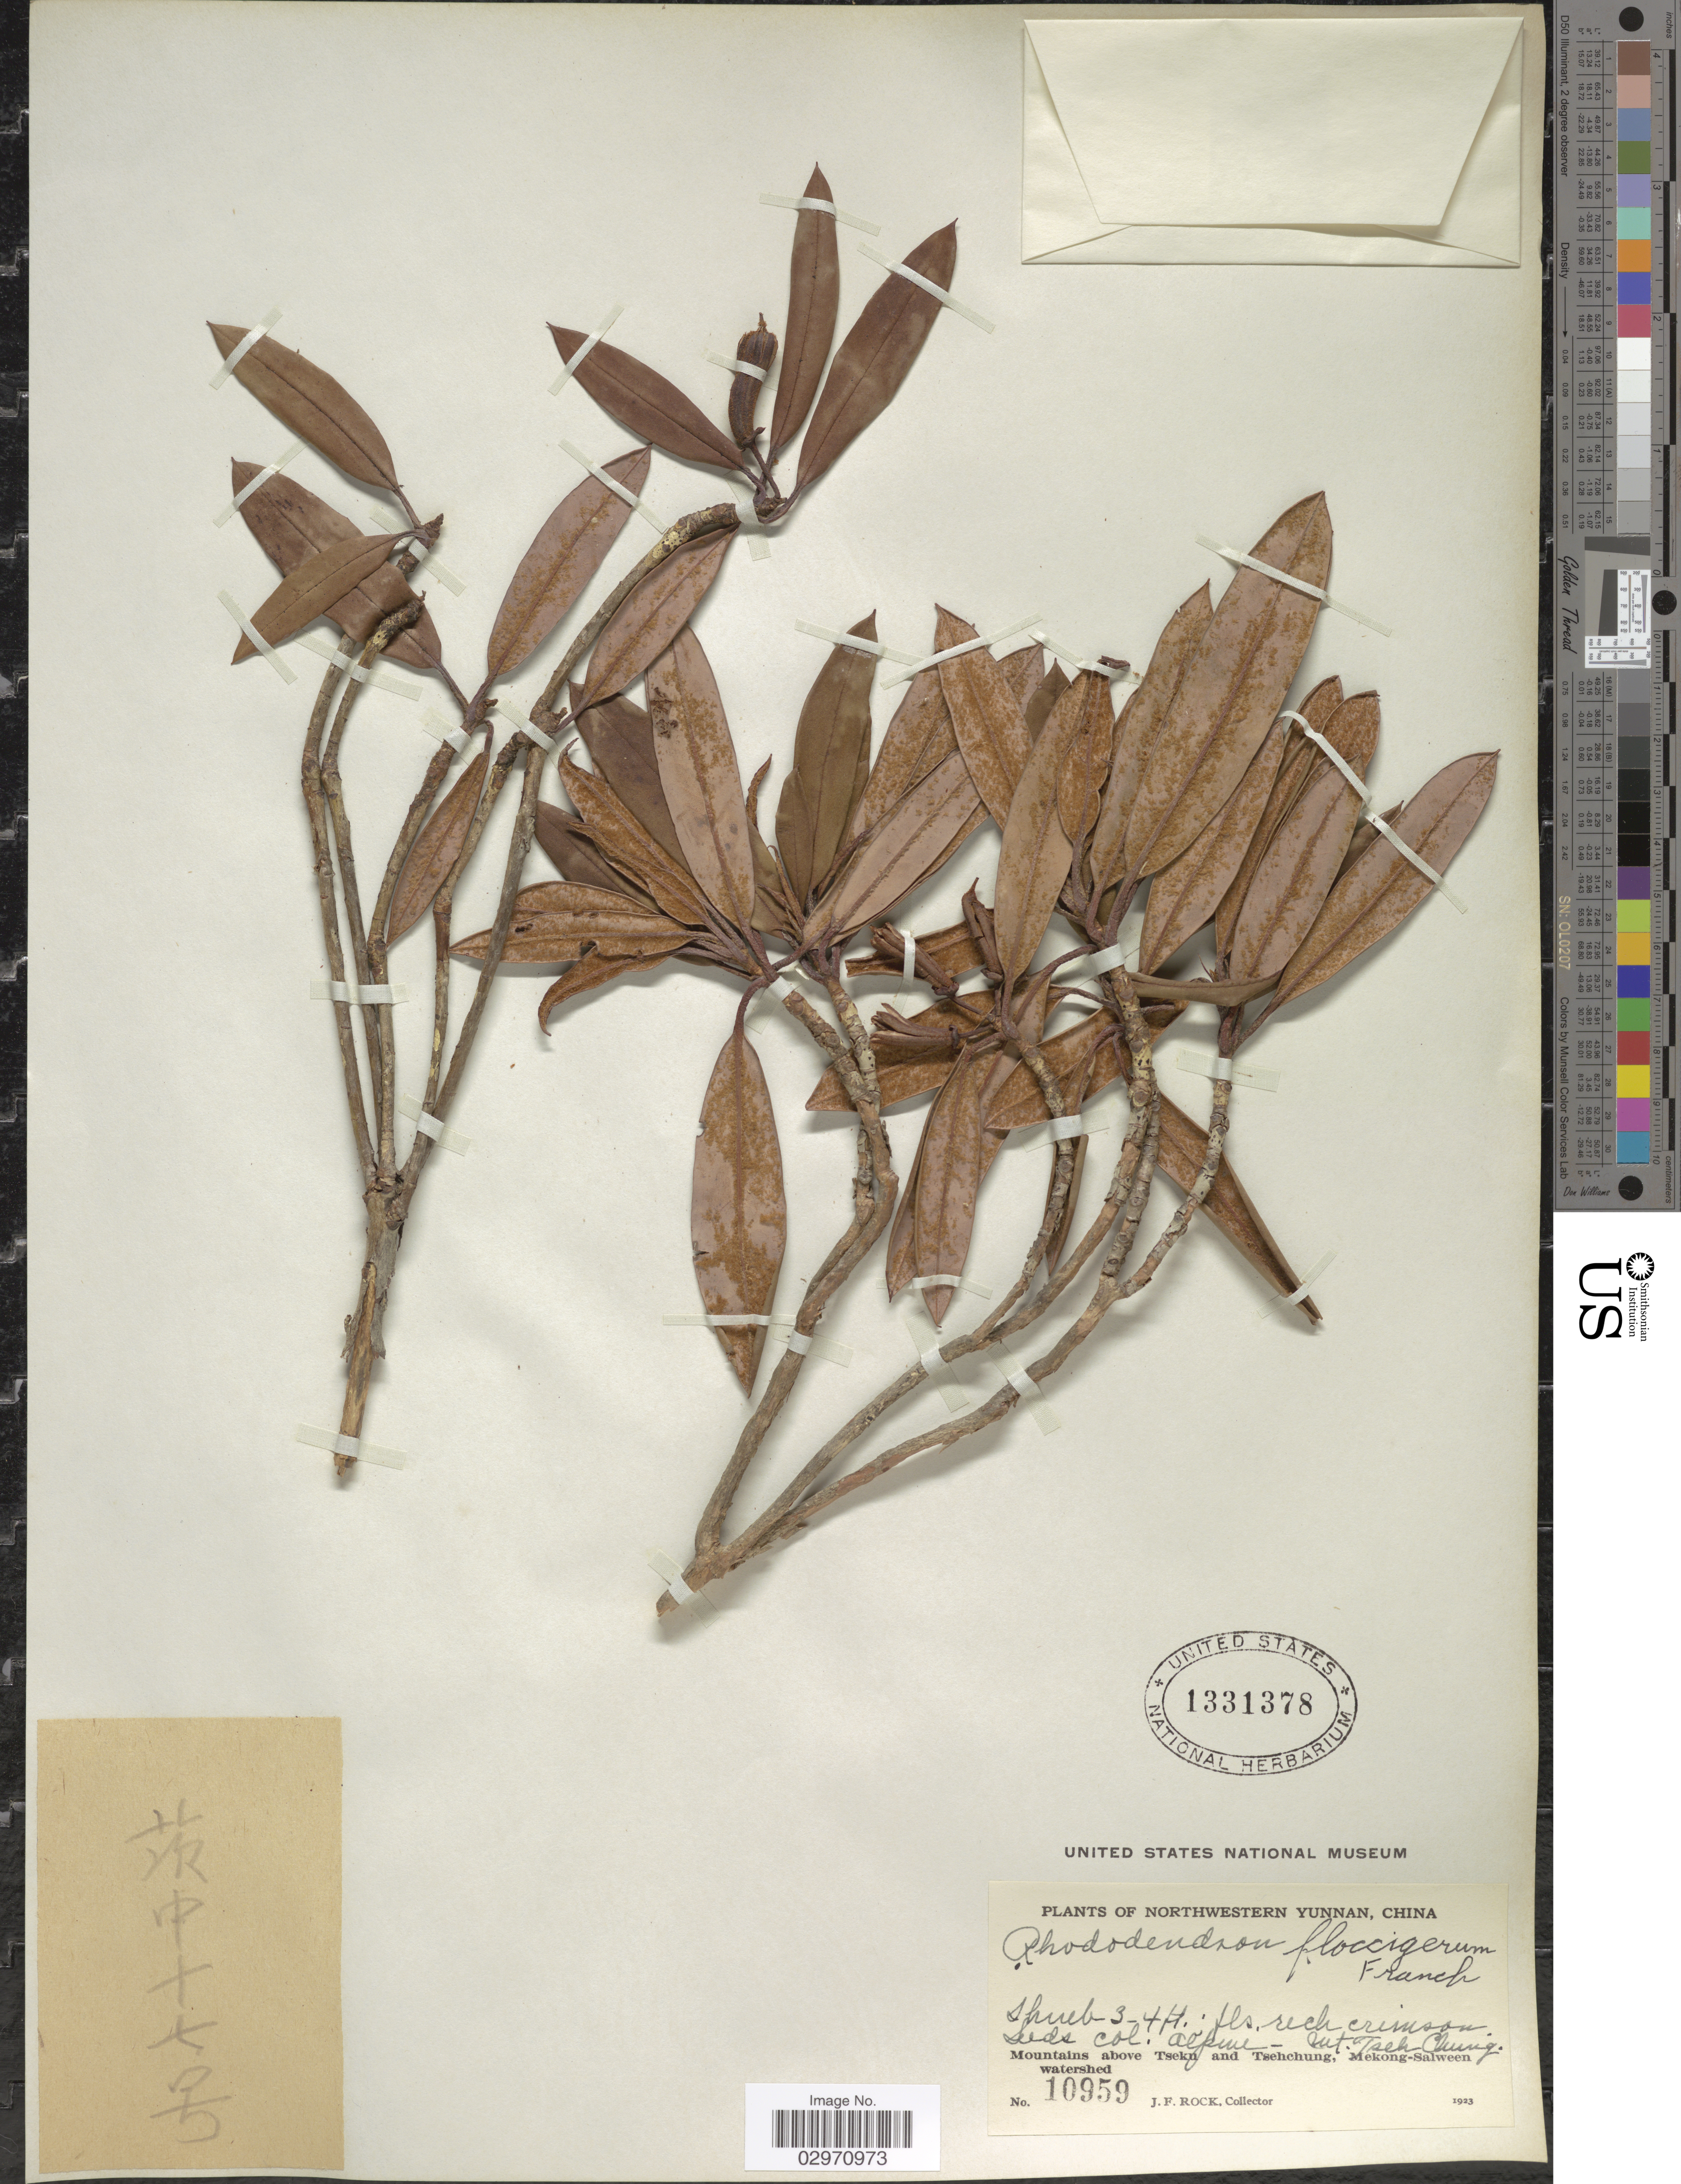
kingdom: Plantae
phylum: Tracheophyta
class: Magnoliopsida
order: Ericales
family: Ericaceae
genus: Rhododendron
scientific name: Rhododendron floccigerum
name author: Franch.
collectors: J. Rock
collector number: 10959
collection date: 1923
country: China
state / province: Yunnan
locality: Northwestern Yunnan. Mountains above Tseku and Tsehchung, Mekong-Salween watershed. Alpine - mt. Tseh Chung.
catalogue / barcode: US 1331378